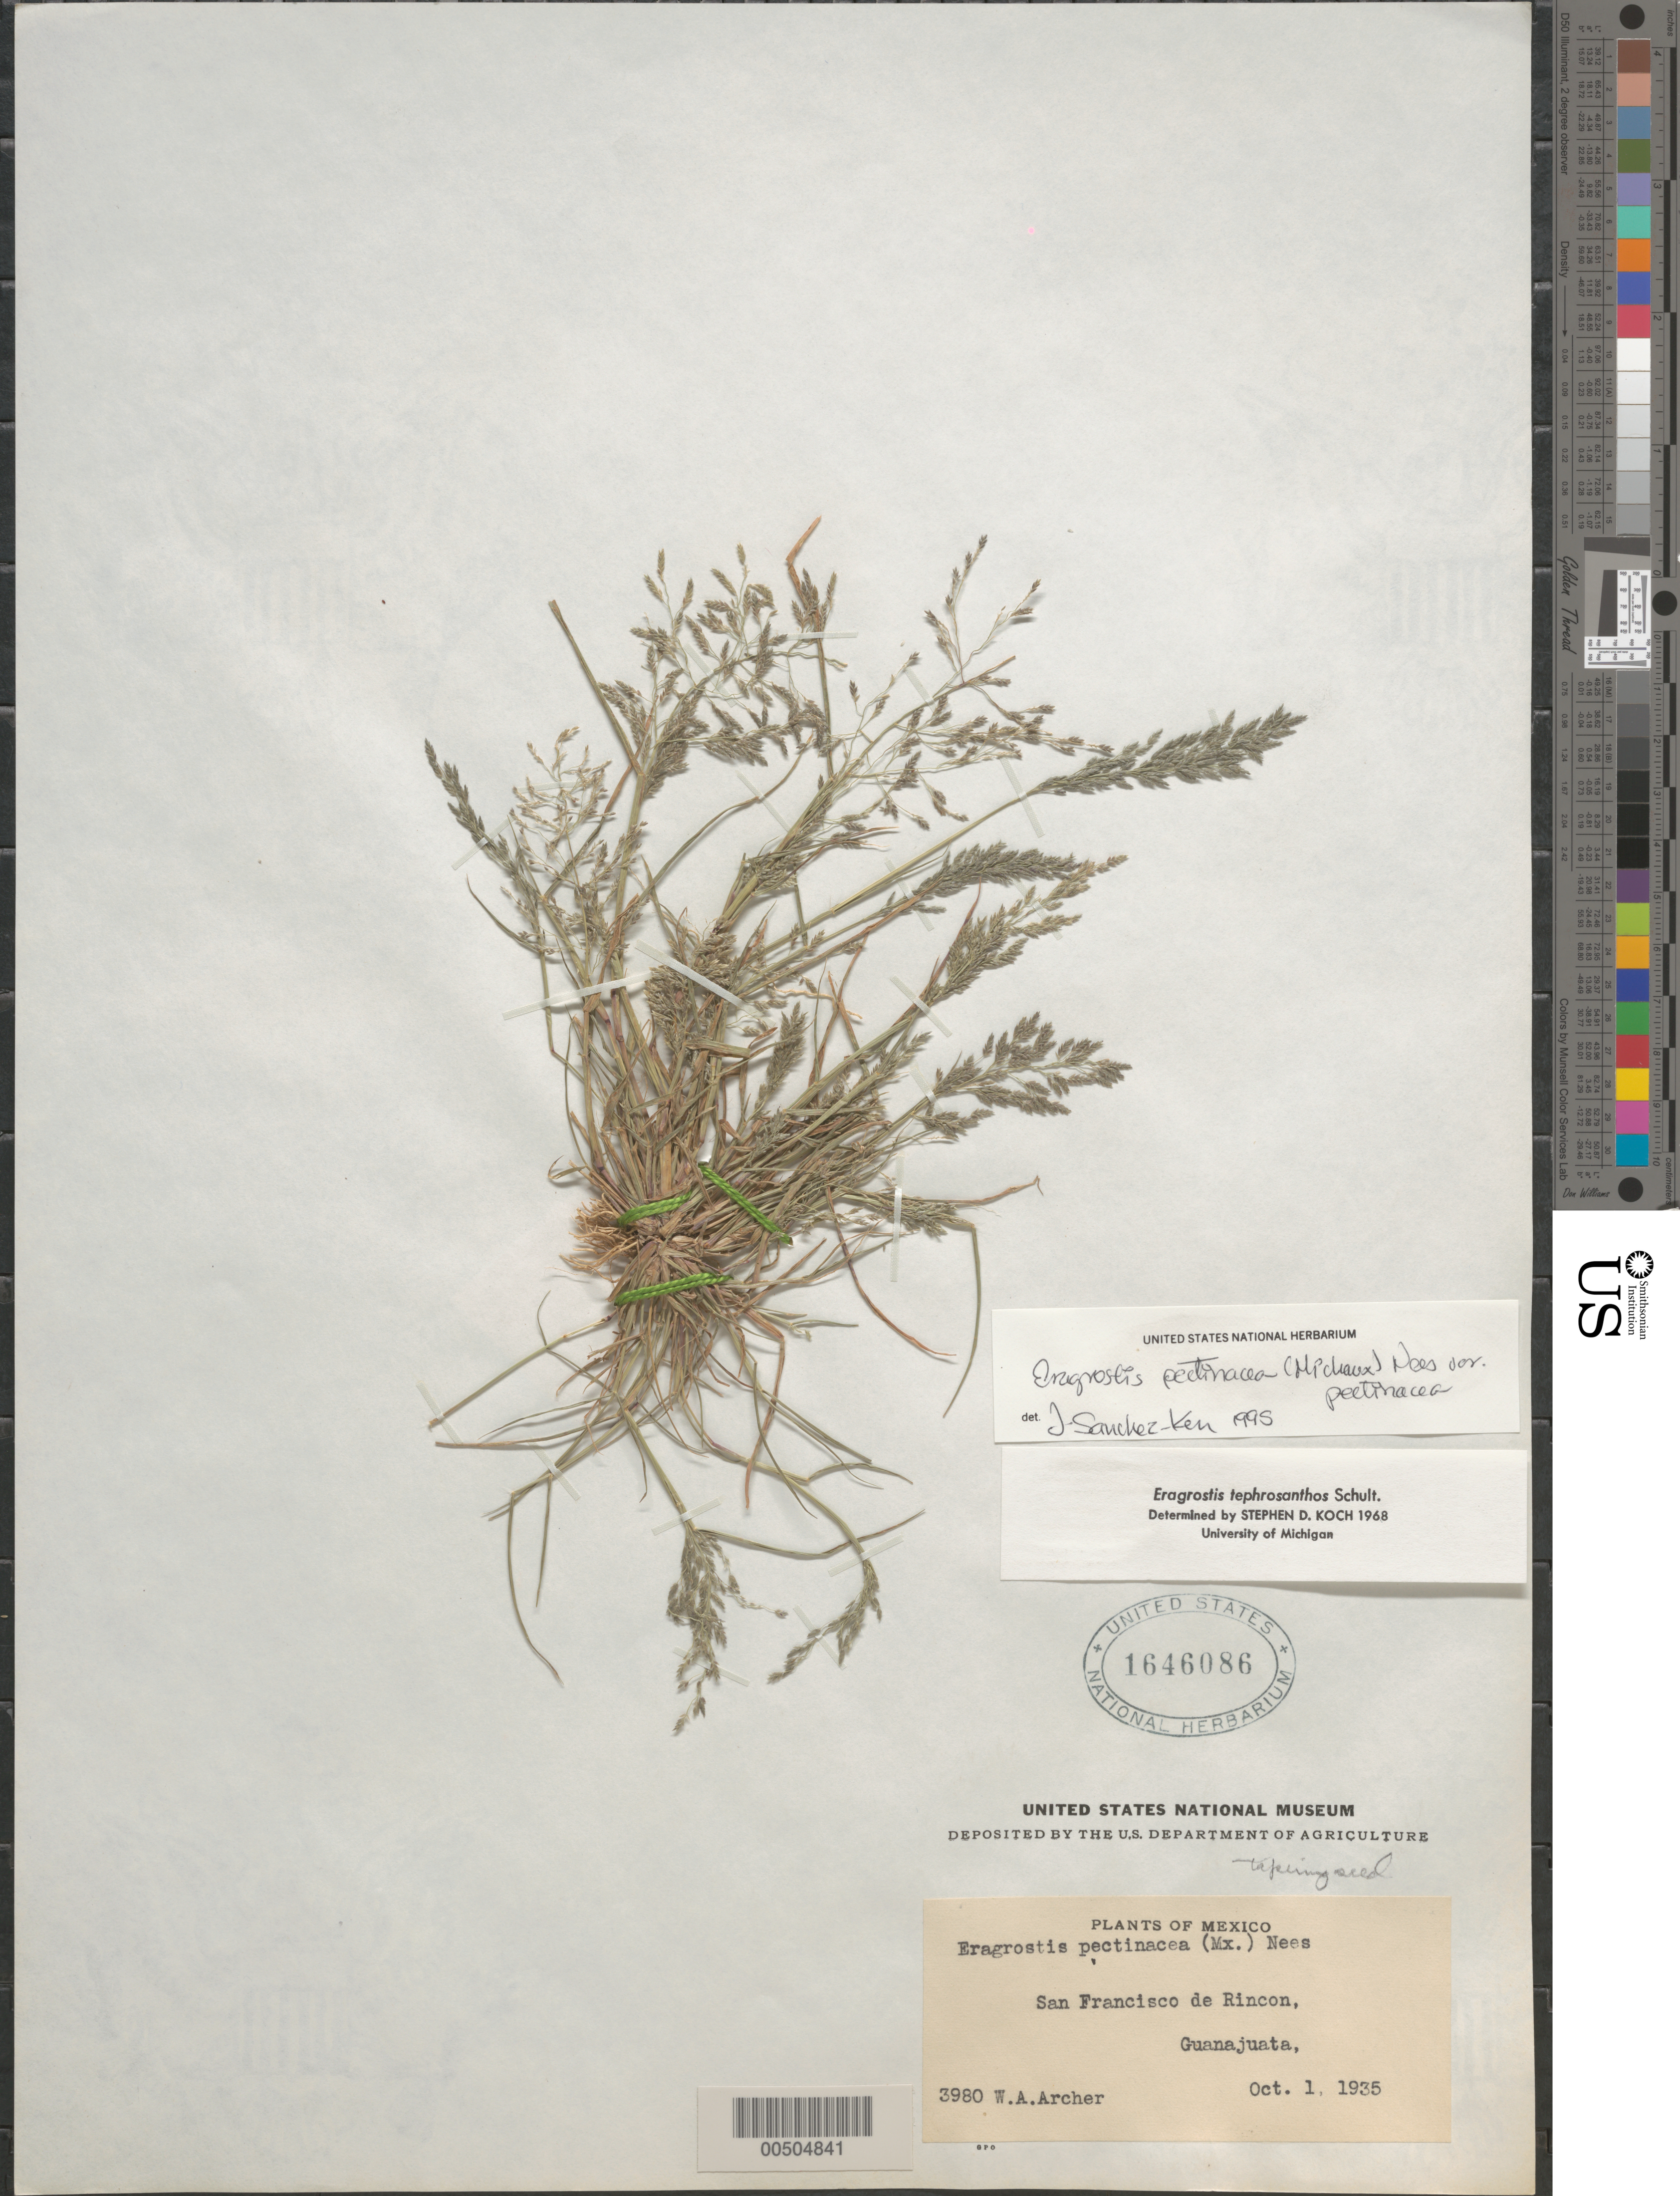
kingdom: Plantae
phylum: Tracheophyta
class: Liliopsida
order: Poales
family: Poaceae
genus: Eragrostis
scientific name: Eragrostis pectinacea var. miserrima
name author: (E. Fourn.) Reeder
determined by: Sánchez-Ken, J. G.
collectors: W. A. Archer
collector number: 3980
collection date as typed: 1 Oct 1935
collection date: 1935-10-01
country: Mexico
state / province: Guanajuato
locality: San Francisco de Rincon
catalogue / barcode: US 1646086